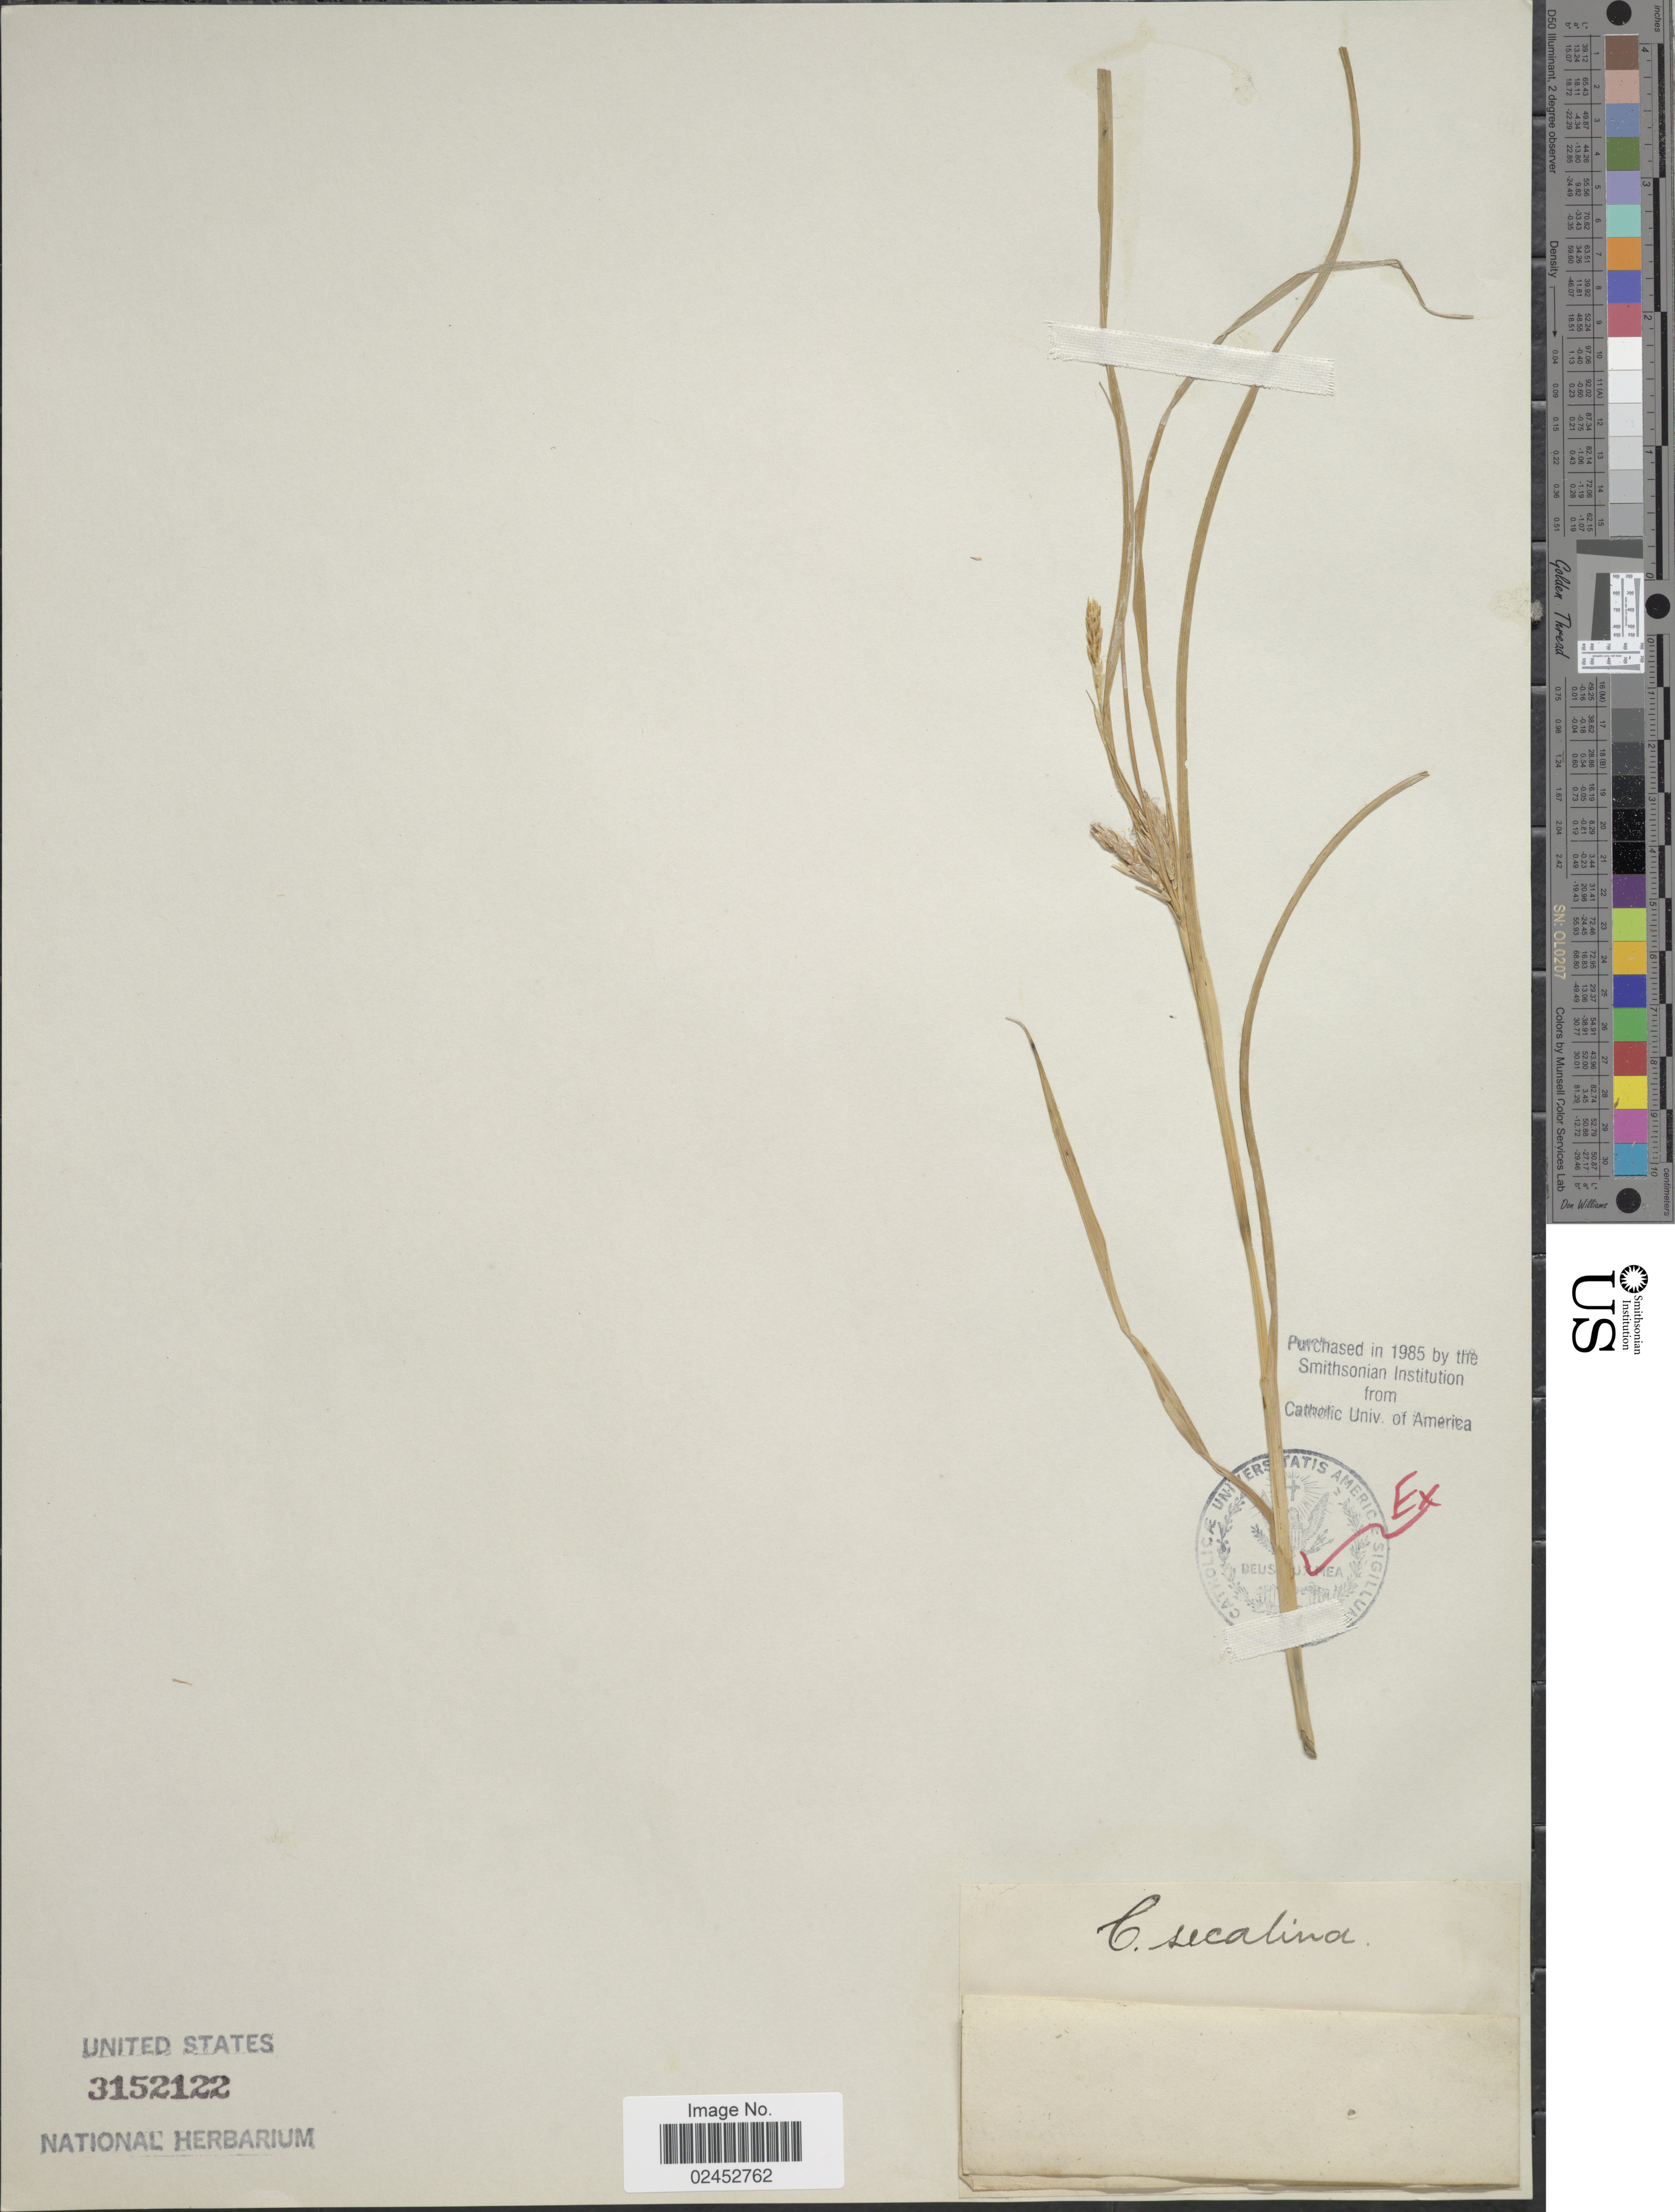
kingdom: Plantae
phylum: Tracheophyta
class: Liliopsida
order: Poales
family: Cyperaceae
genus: Carex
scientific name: Carex secalina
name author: Willd. ex Wahlenb.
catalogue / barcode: US 3152122